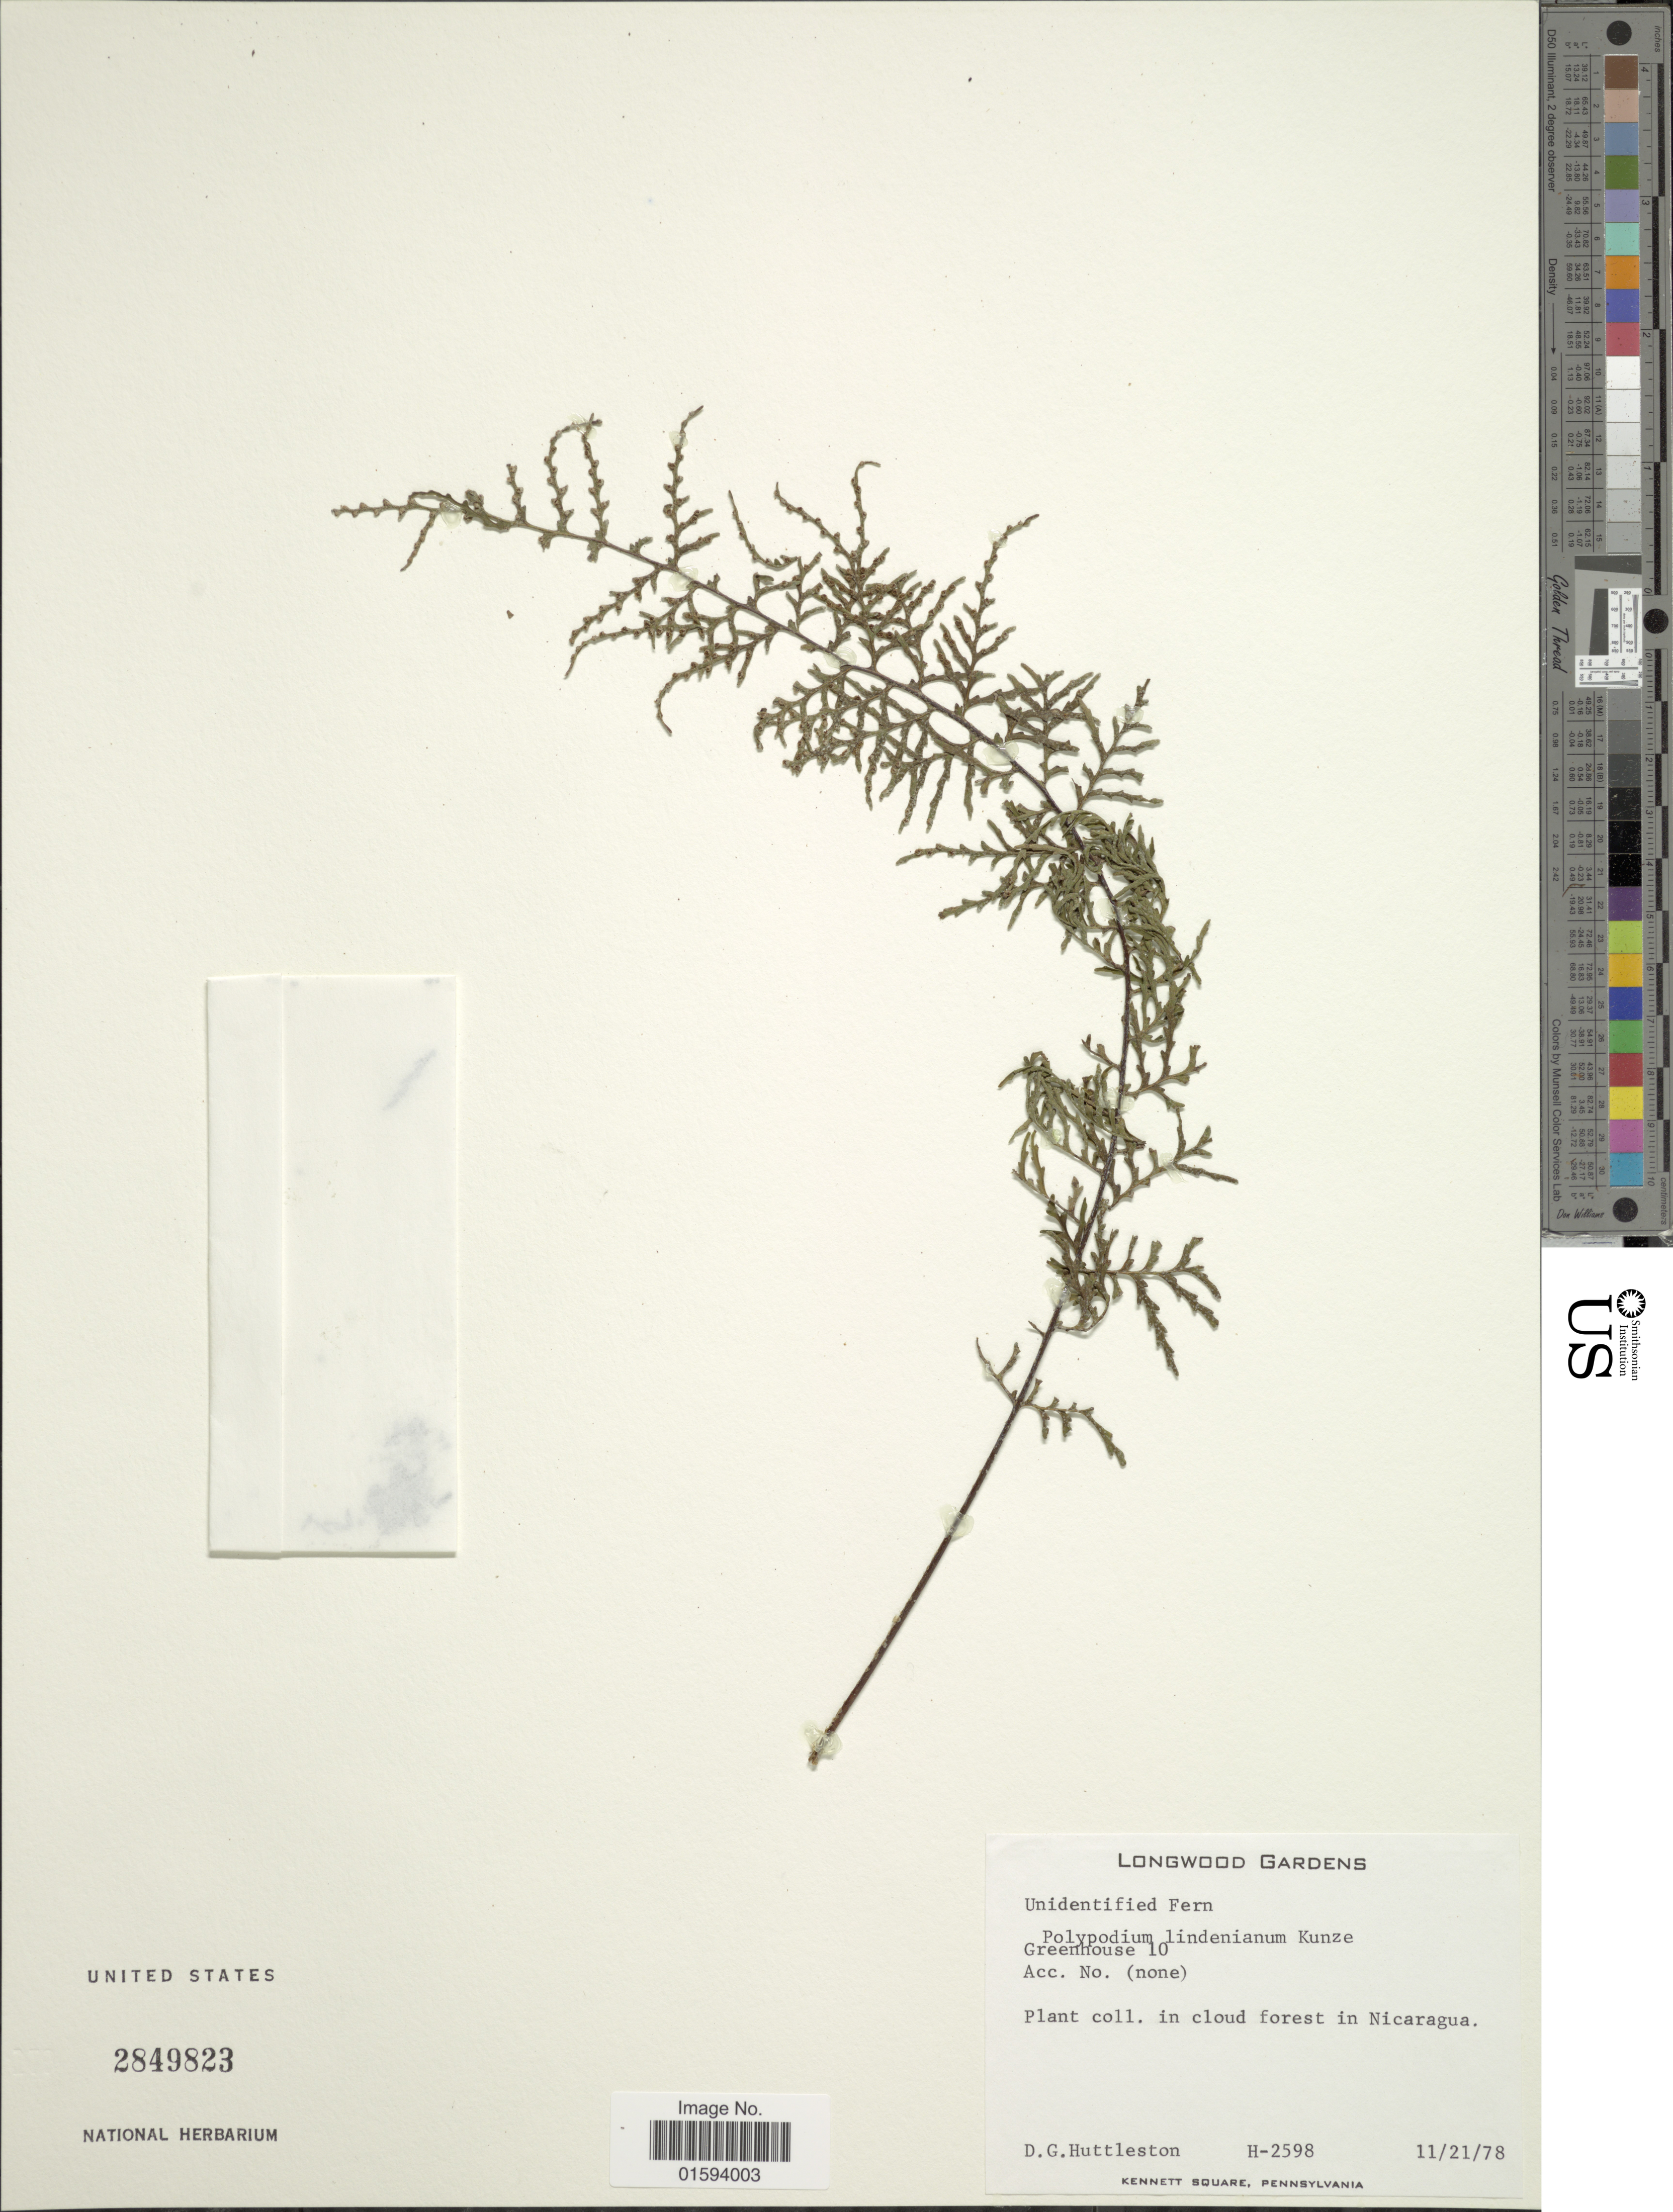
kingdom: Plantae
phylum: Tracheophyta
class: Polypodiopsida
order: Polypodiales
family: Polypodiaceae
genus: Polypodium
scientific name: Polypodium lindenianum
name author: Kunze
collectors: D. G. Huttleston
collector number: H-2598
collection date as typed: Transcribed d/m/y: 21/11/78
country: United States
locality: Longwood Gardens. Greenhouse 10. Plant coll. in cloud forest in Nicaragua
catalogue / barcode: US 2849823